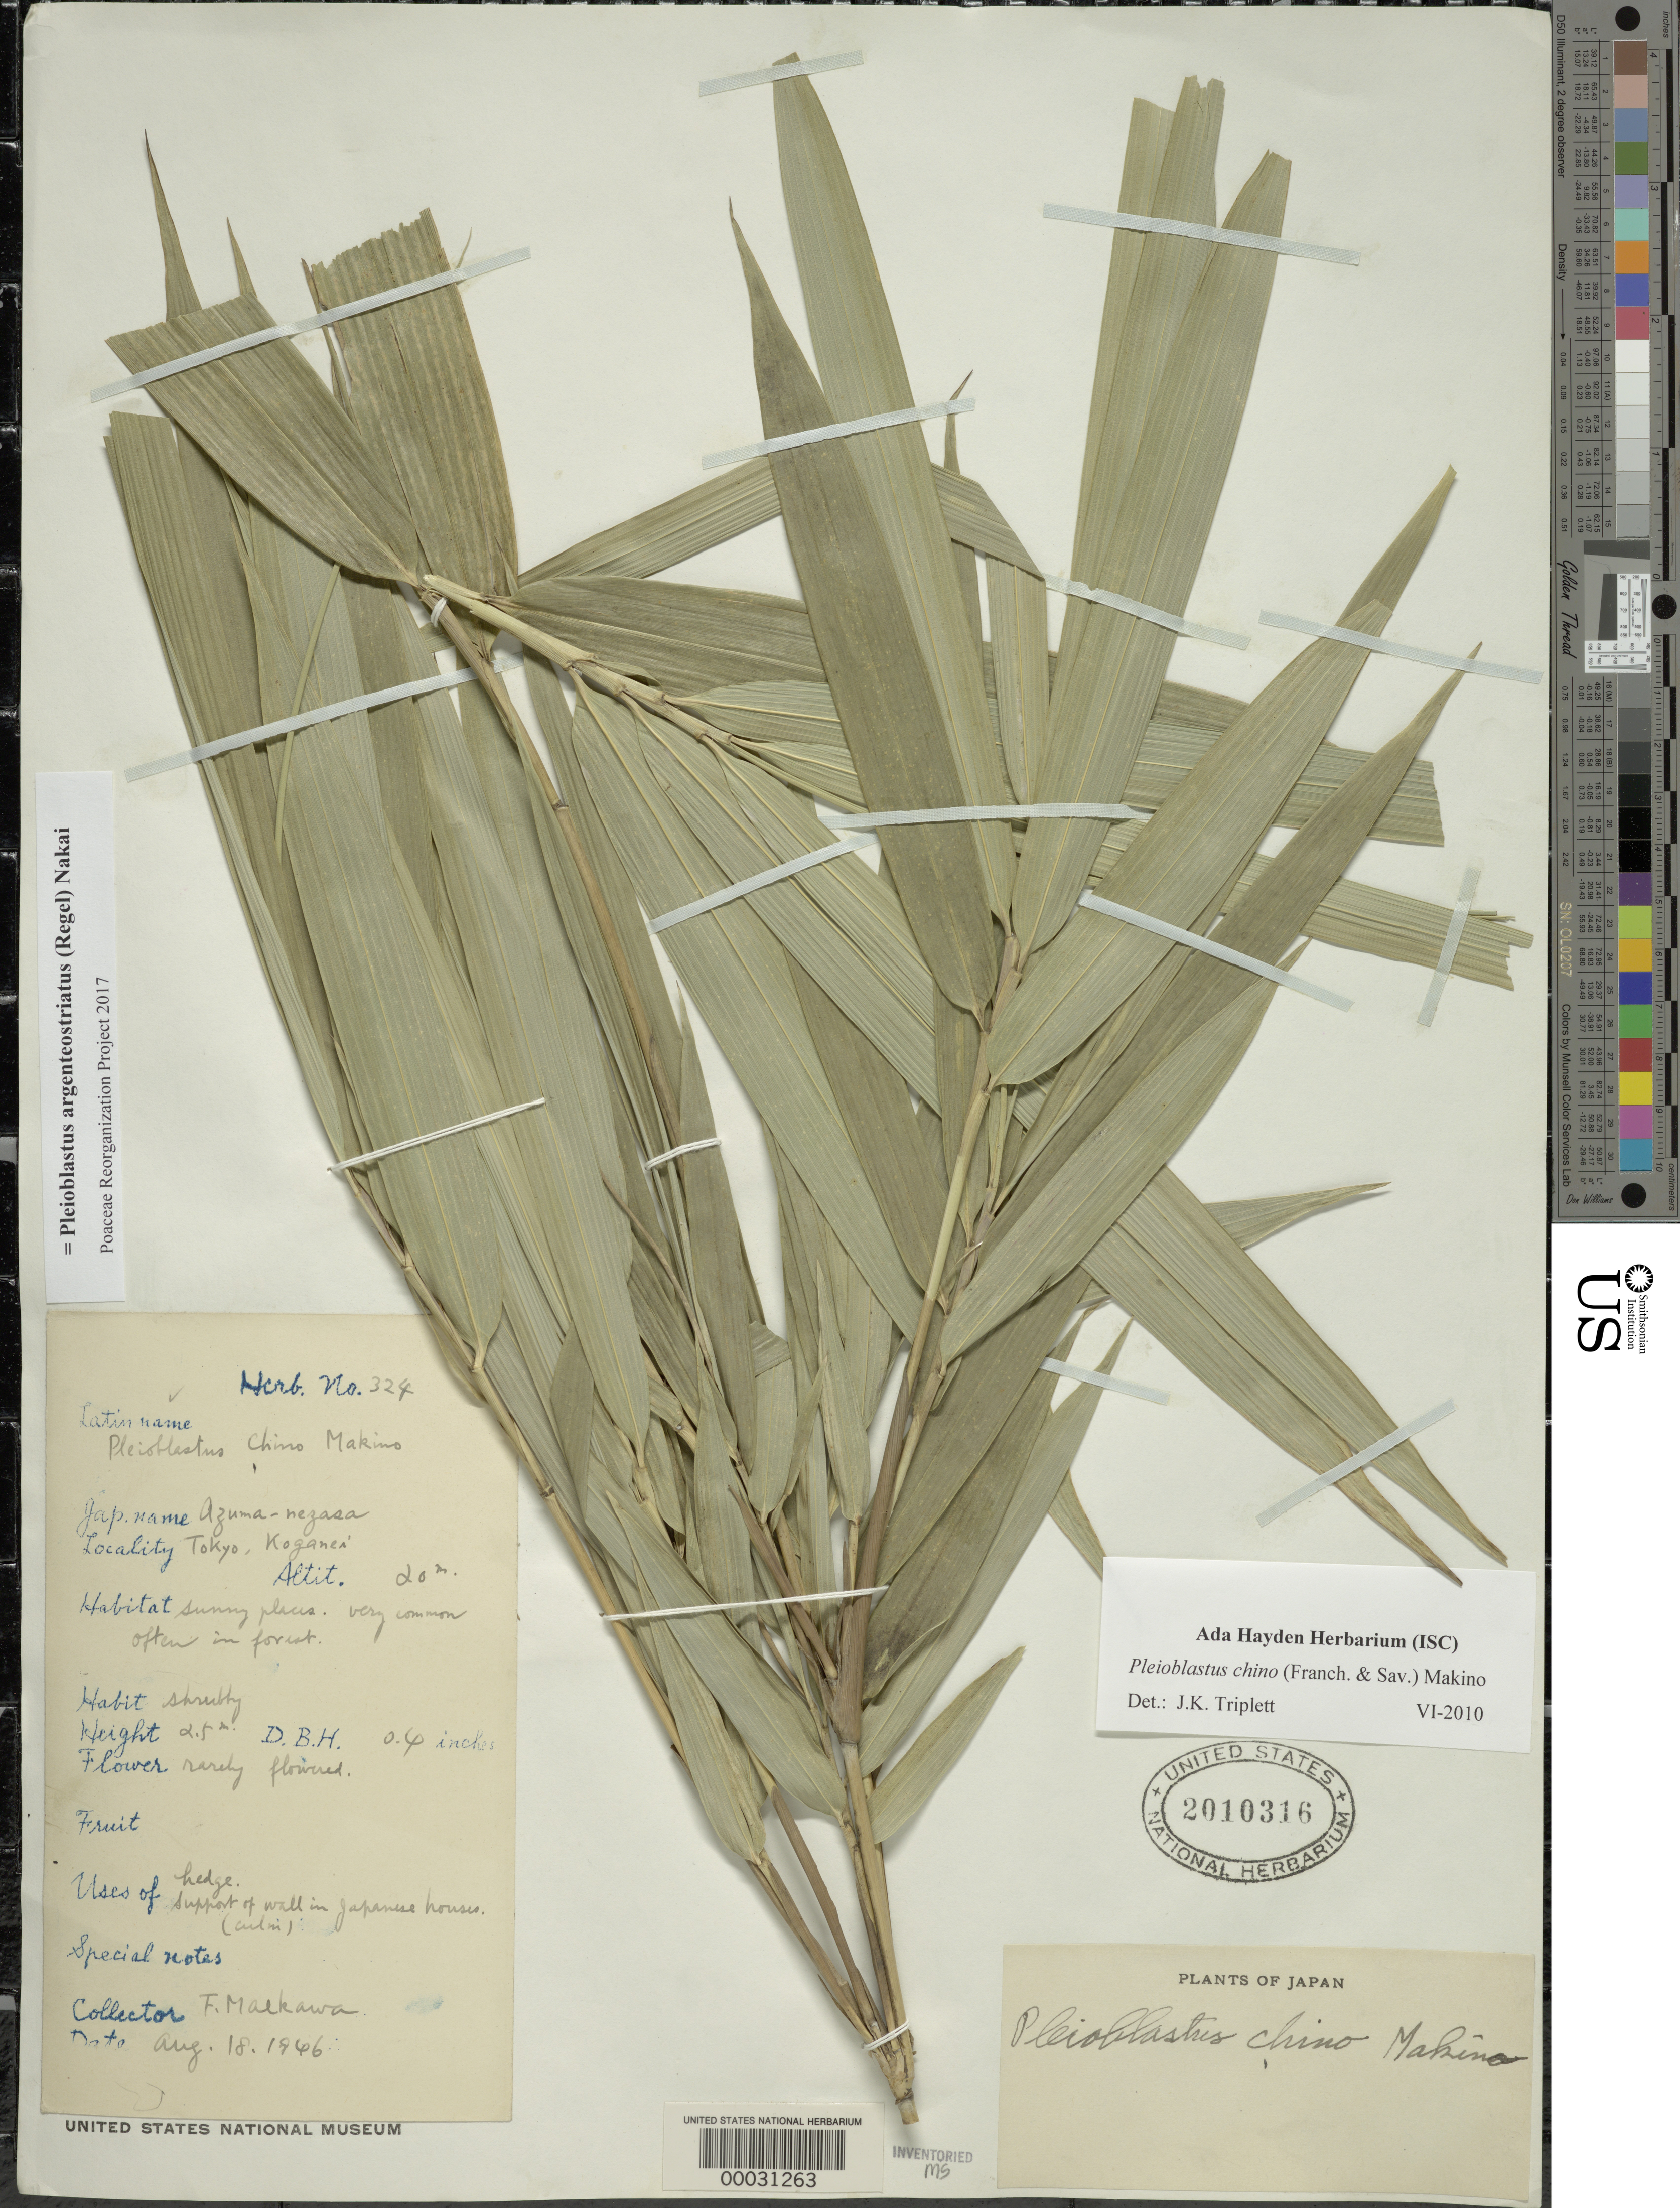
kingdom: Plantae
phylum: Tracheophyta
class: Liliopsida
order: Poales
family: Poaceae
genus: Pleioblastus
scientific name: Pleioblastus argenteostriatus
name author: (Regel) Nakai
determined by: Poaceae Reorganization Project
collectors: F. Maekawa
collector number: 324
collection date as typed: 18 Aug 1966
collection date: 1966-08-18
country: Japan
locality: Tokyo, koganel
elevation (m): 20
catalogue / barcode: US 2010316